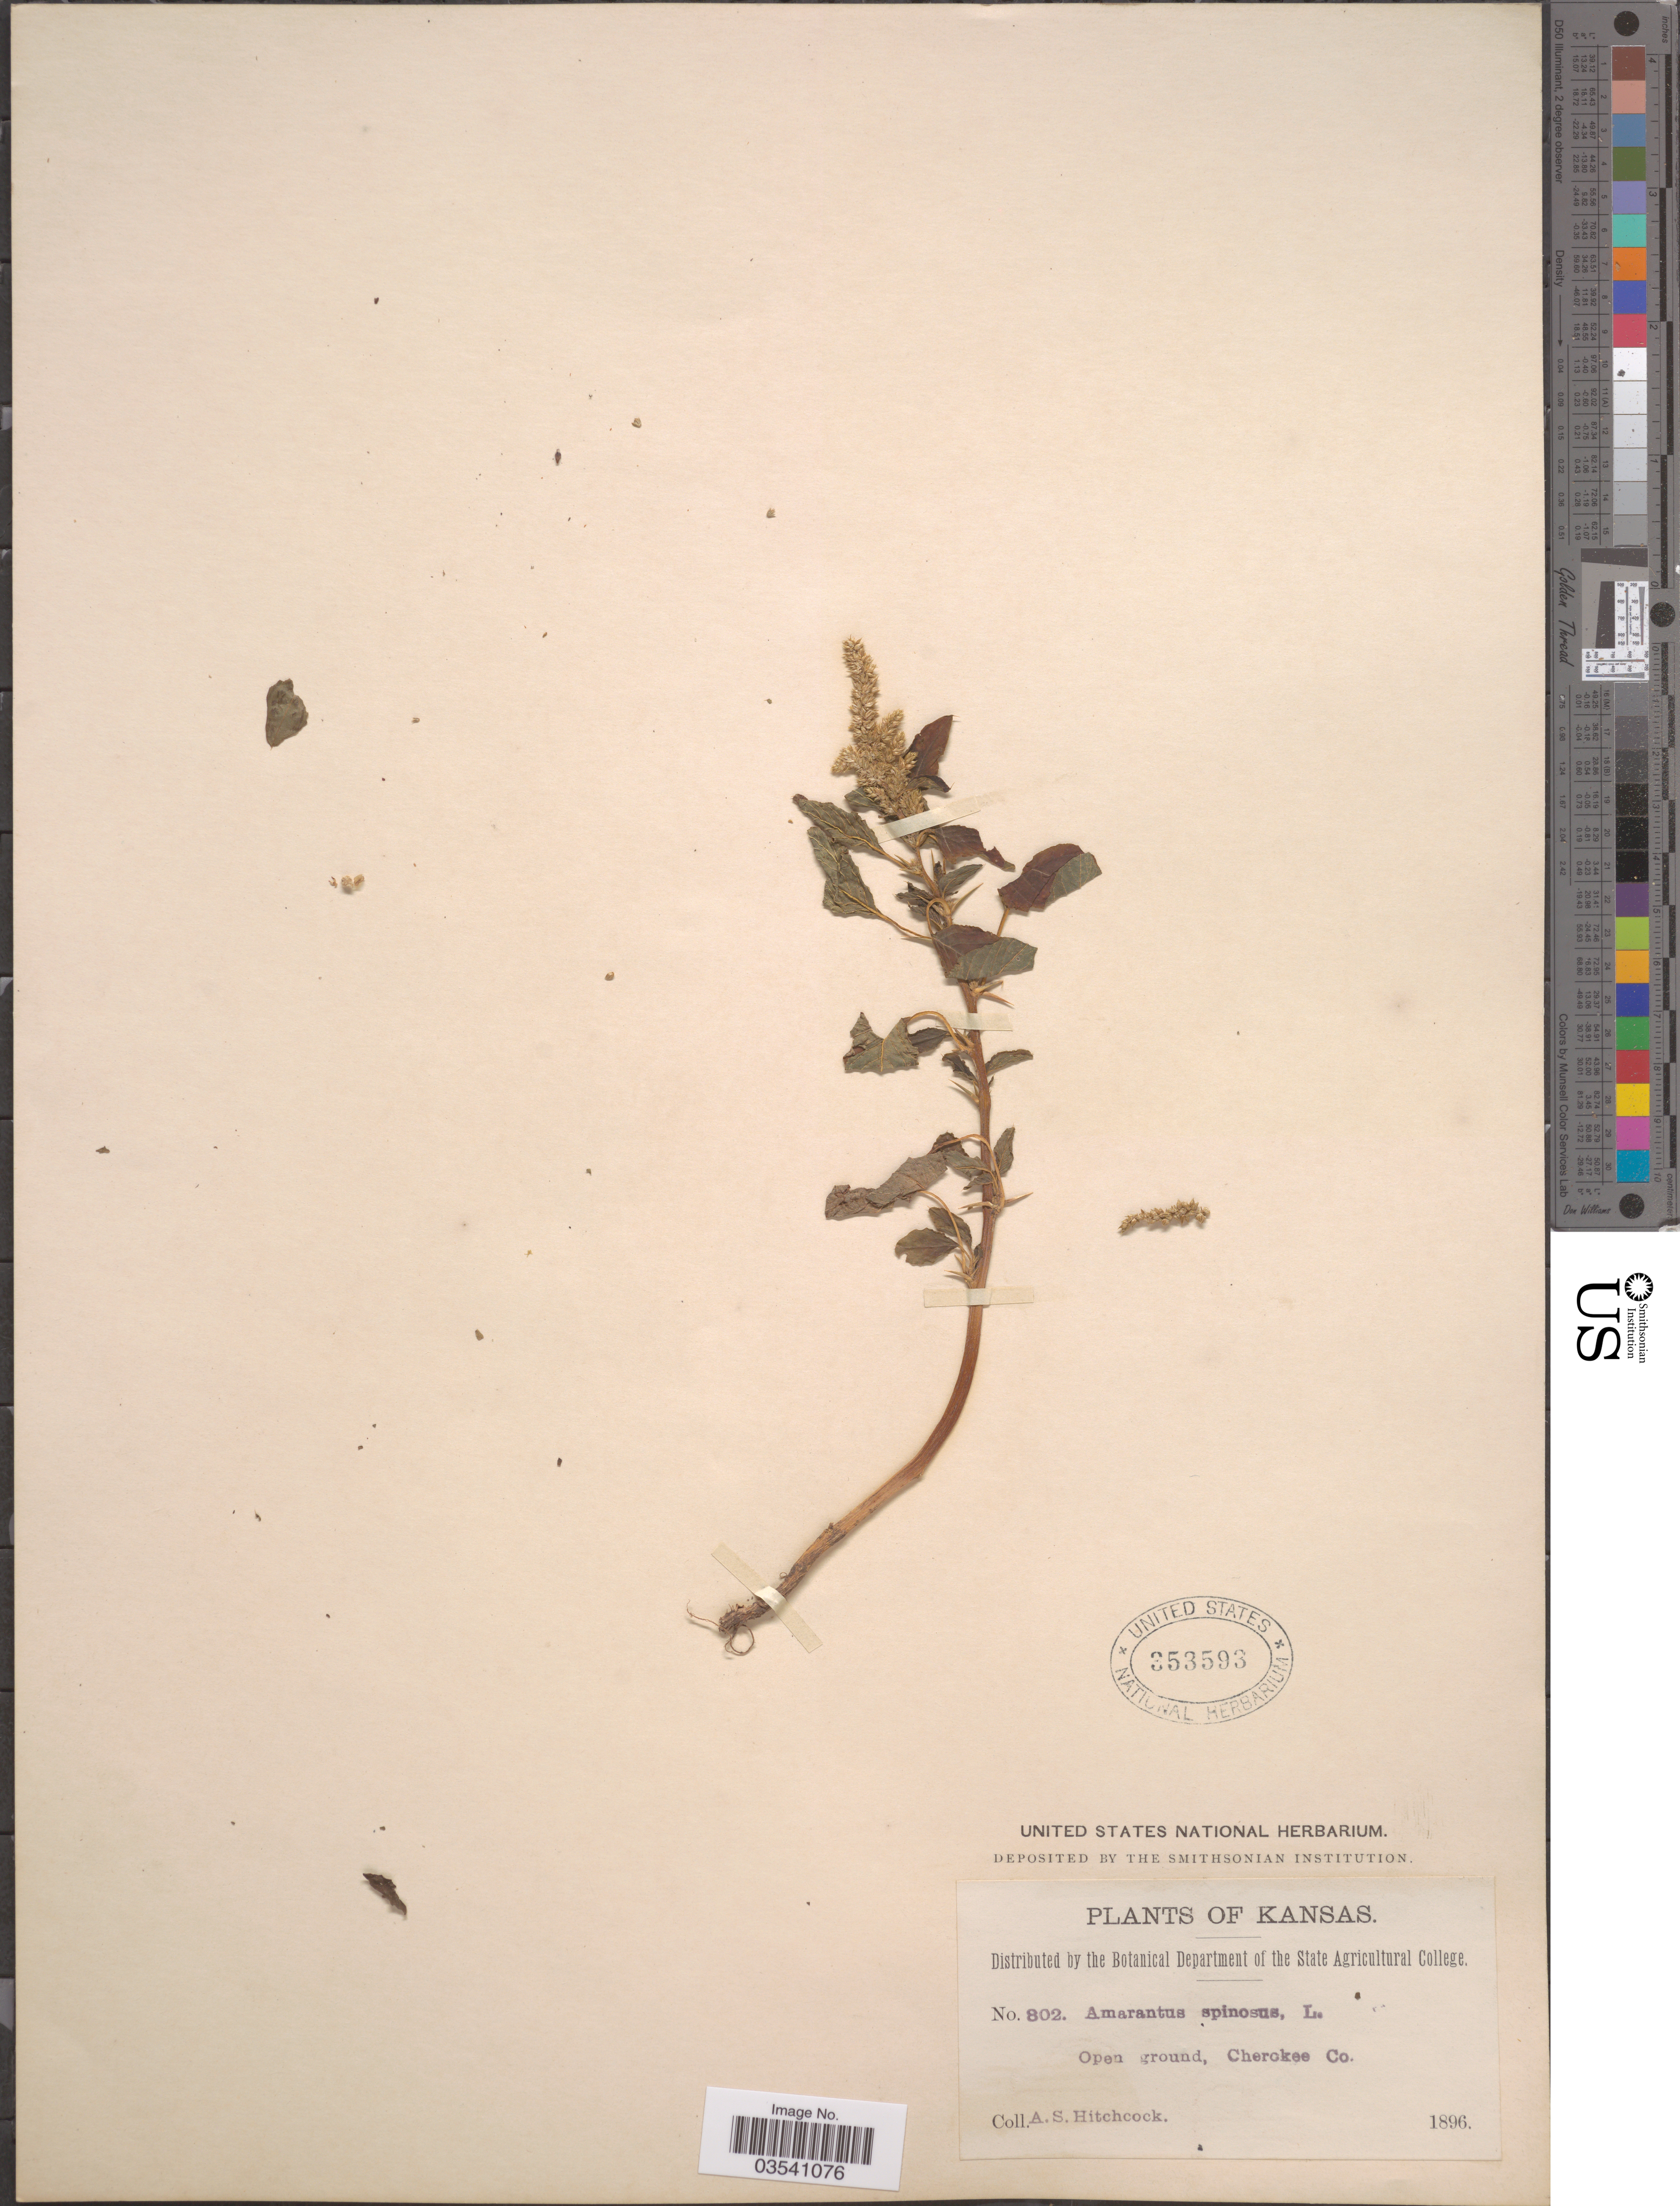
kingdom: Plantae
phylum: Tracheophyta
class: Magnoliopsida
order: Caryophyllales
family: Amaranthaceae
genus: Amaranthus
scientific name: Amaranthus spinosus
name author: L.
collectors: A. S. Hitchcock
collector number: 802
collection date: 1896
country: United States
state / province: Kansas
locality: Cherokee Co.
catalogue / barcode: US 353593